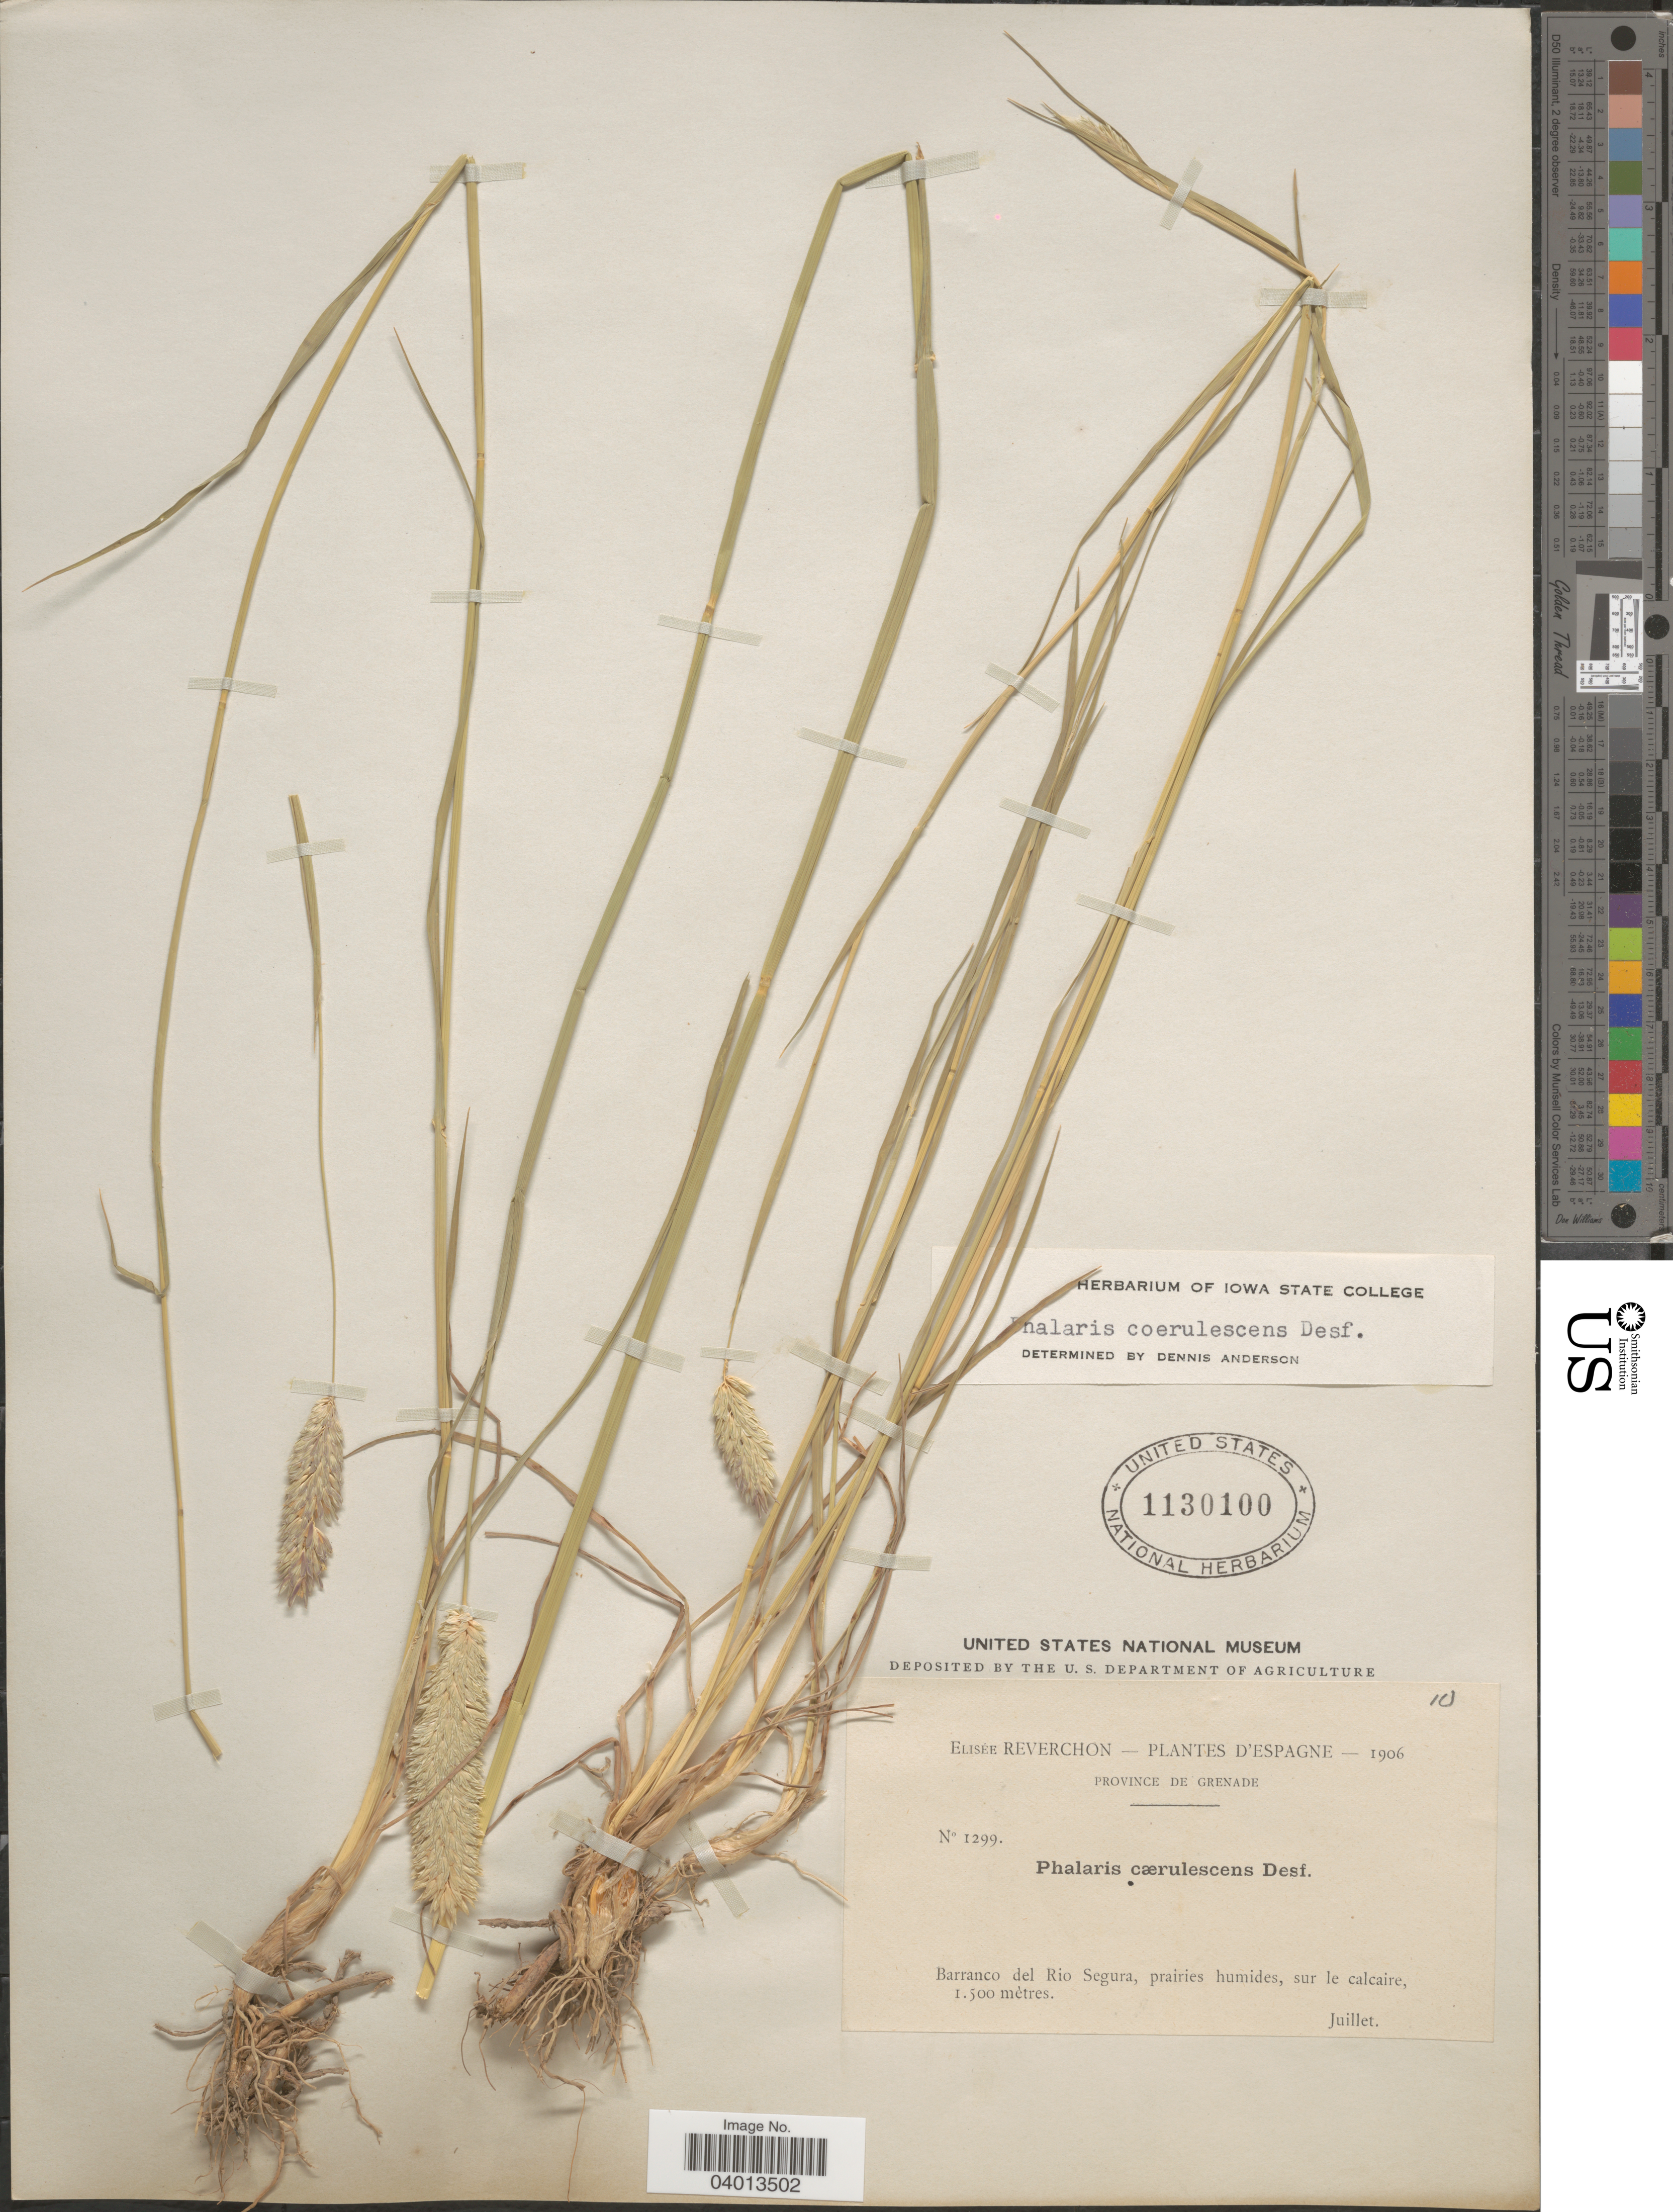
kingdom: Plantae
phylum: Tracheophyta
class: Liliopsida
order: Poales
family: Poaceae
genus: Phalaris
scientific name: Phalaris coerulescens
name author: Desf.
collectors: E. Reverchon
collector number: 1299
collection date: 1906-07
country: Spain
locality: D'Espagne. Province de Grenade. Barranco del Rio Segura, prairies humides, sur le calcaire.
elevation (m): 1500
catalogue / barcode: US 1130100